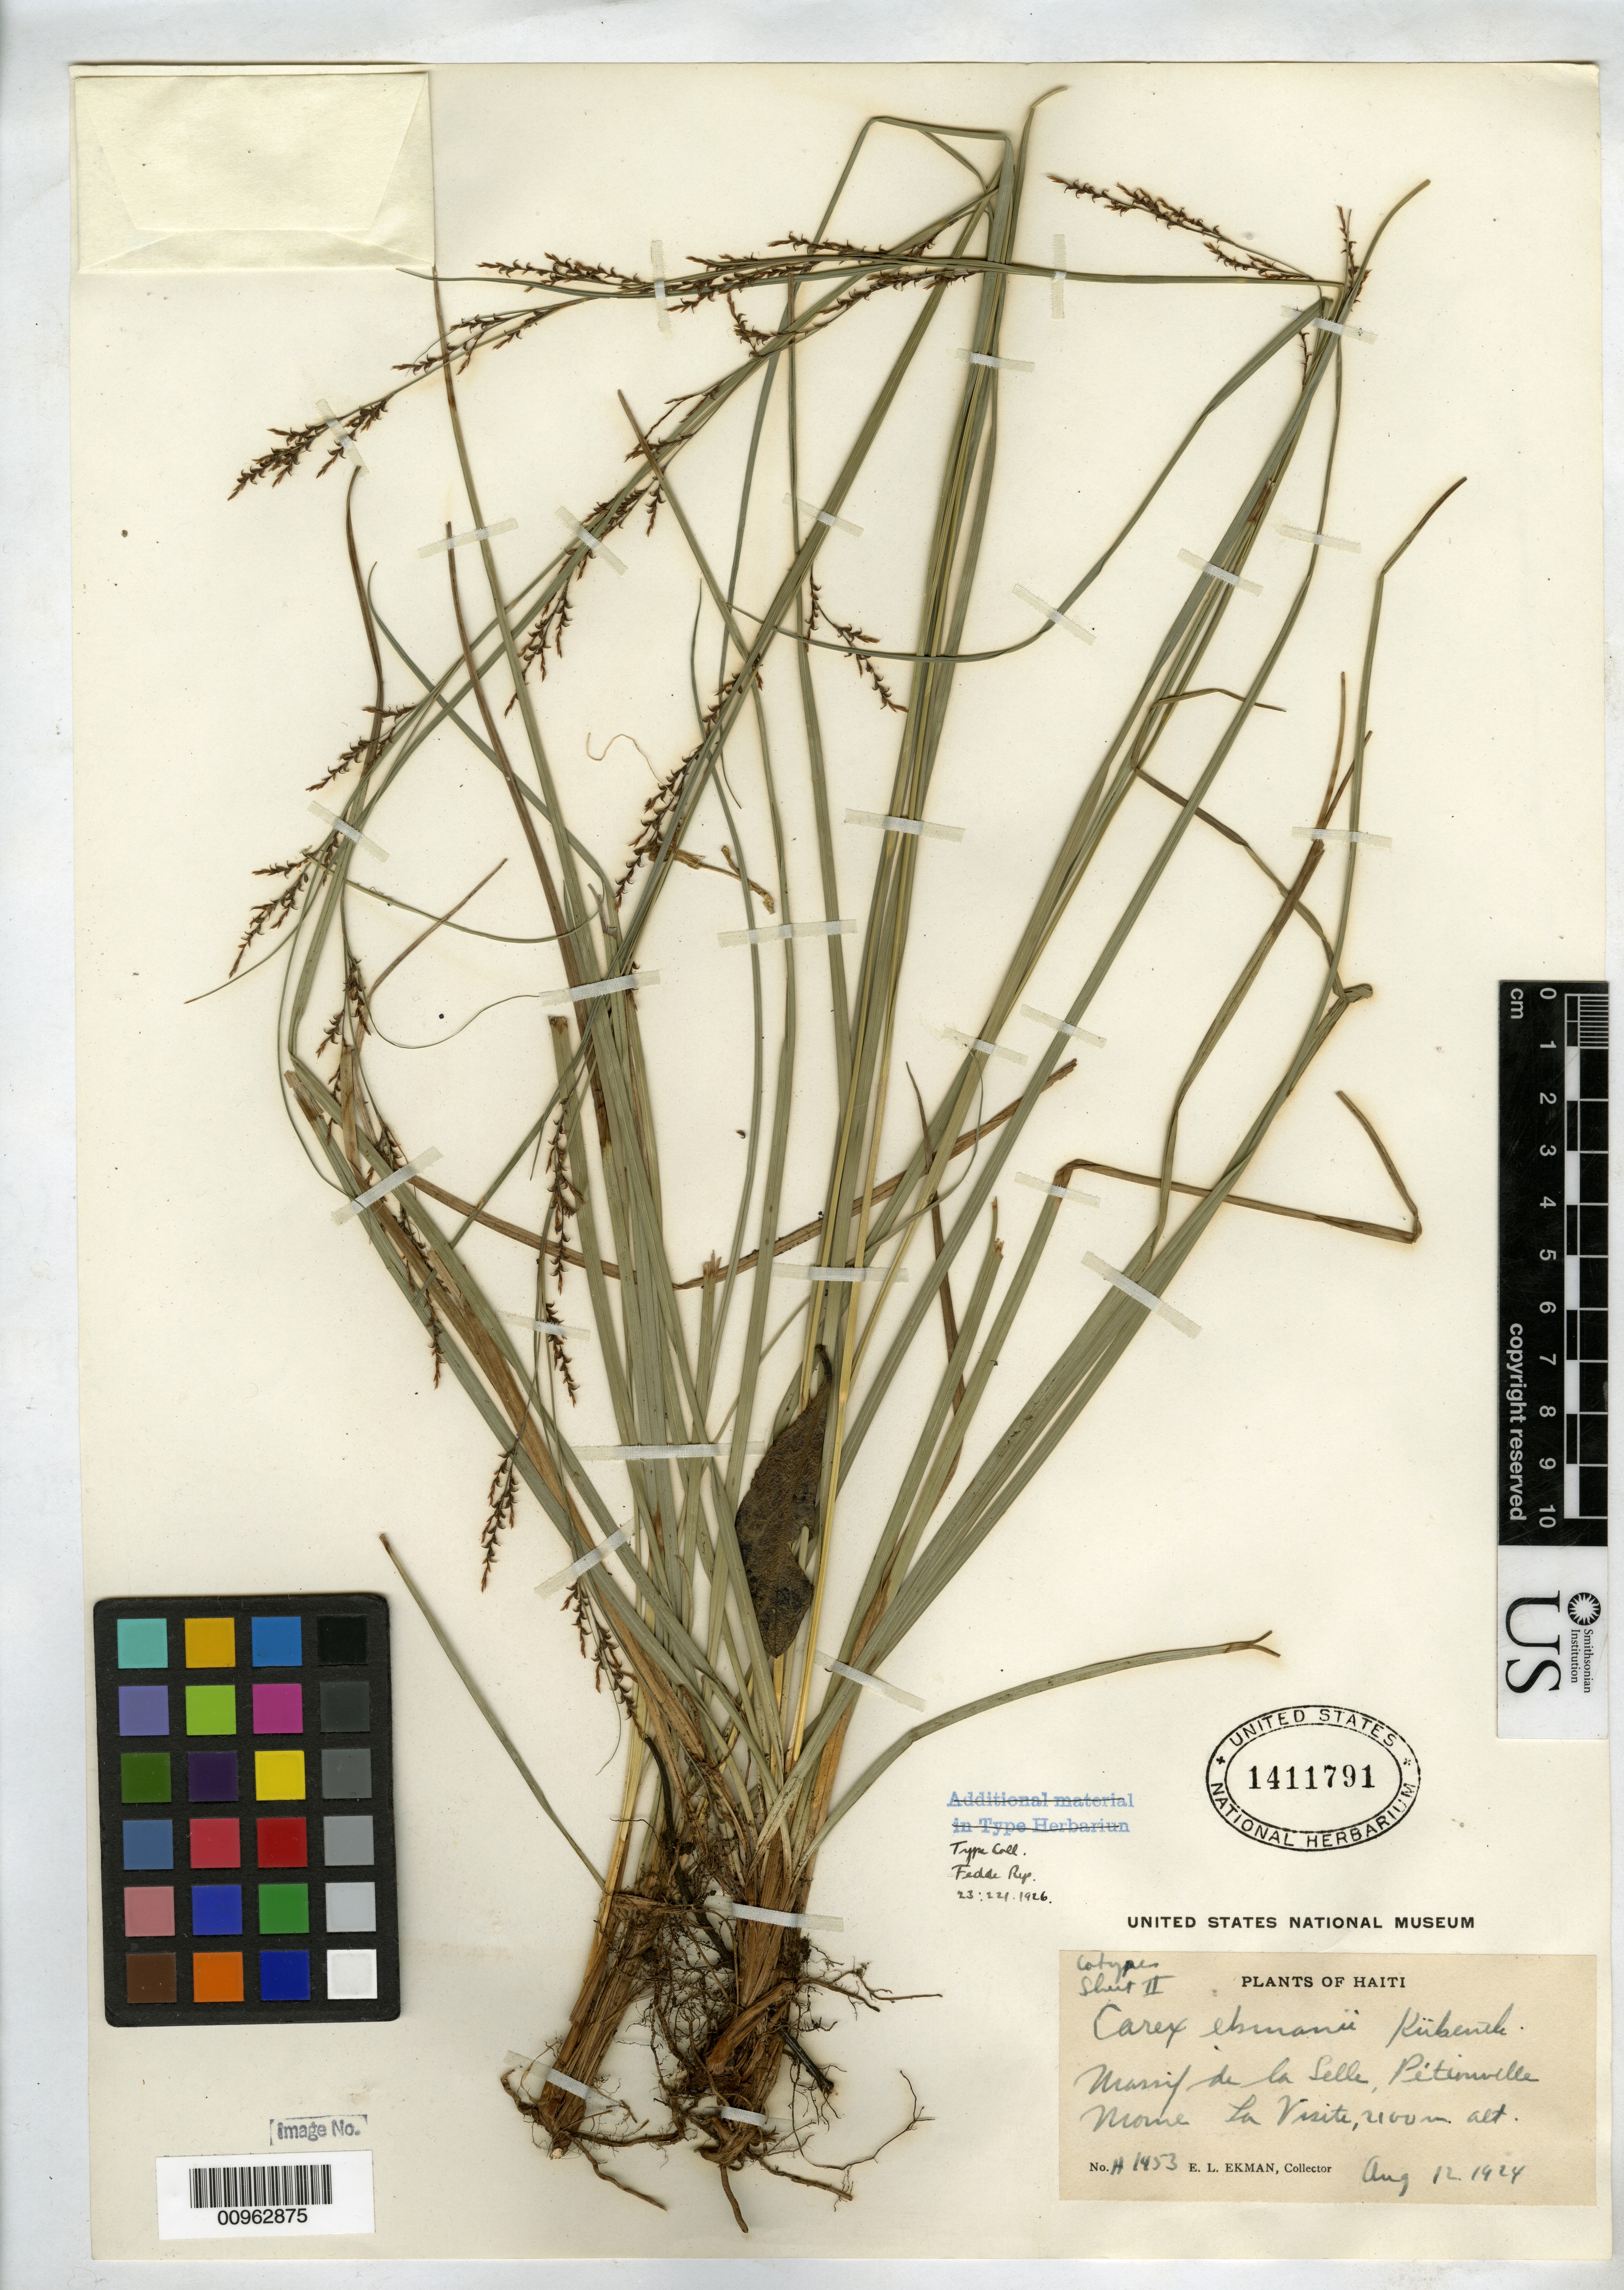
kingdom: Plantae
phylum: Tracheophyta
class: Liliopsida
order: Poales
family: Cyperaceae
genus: Carex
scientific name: Carex ekmanii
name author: Kük.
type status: Isotype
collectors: E. L. Ekman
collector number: H 1453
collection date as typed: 12 Aug 1924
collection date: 1924-08-12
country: Haiti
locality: Massif de la Selle, Pelionville, Morne La Visite.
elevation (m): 2100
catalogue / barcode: US 1411791